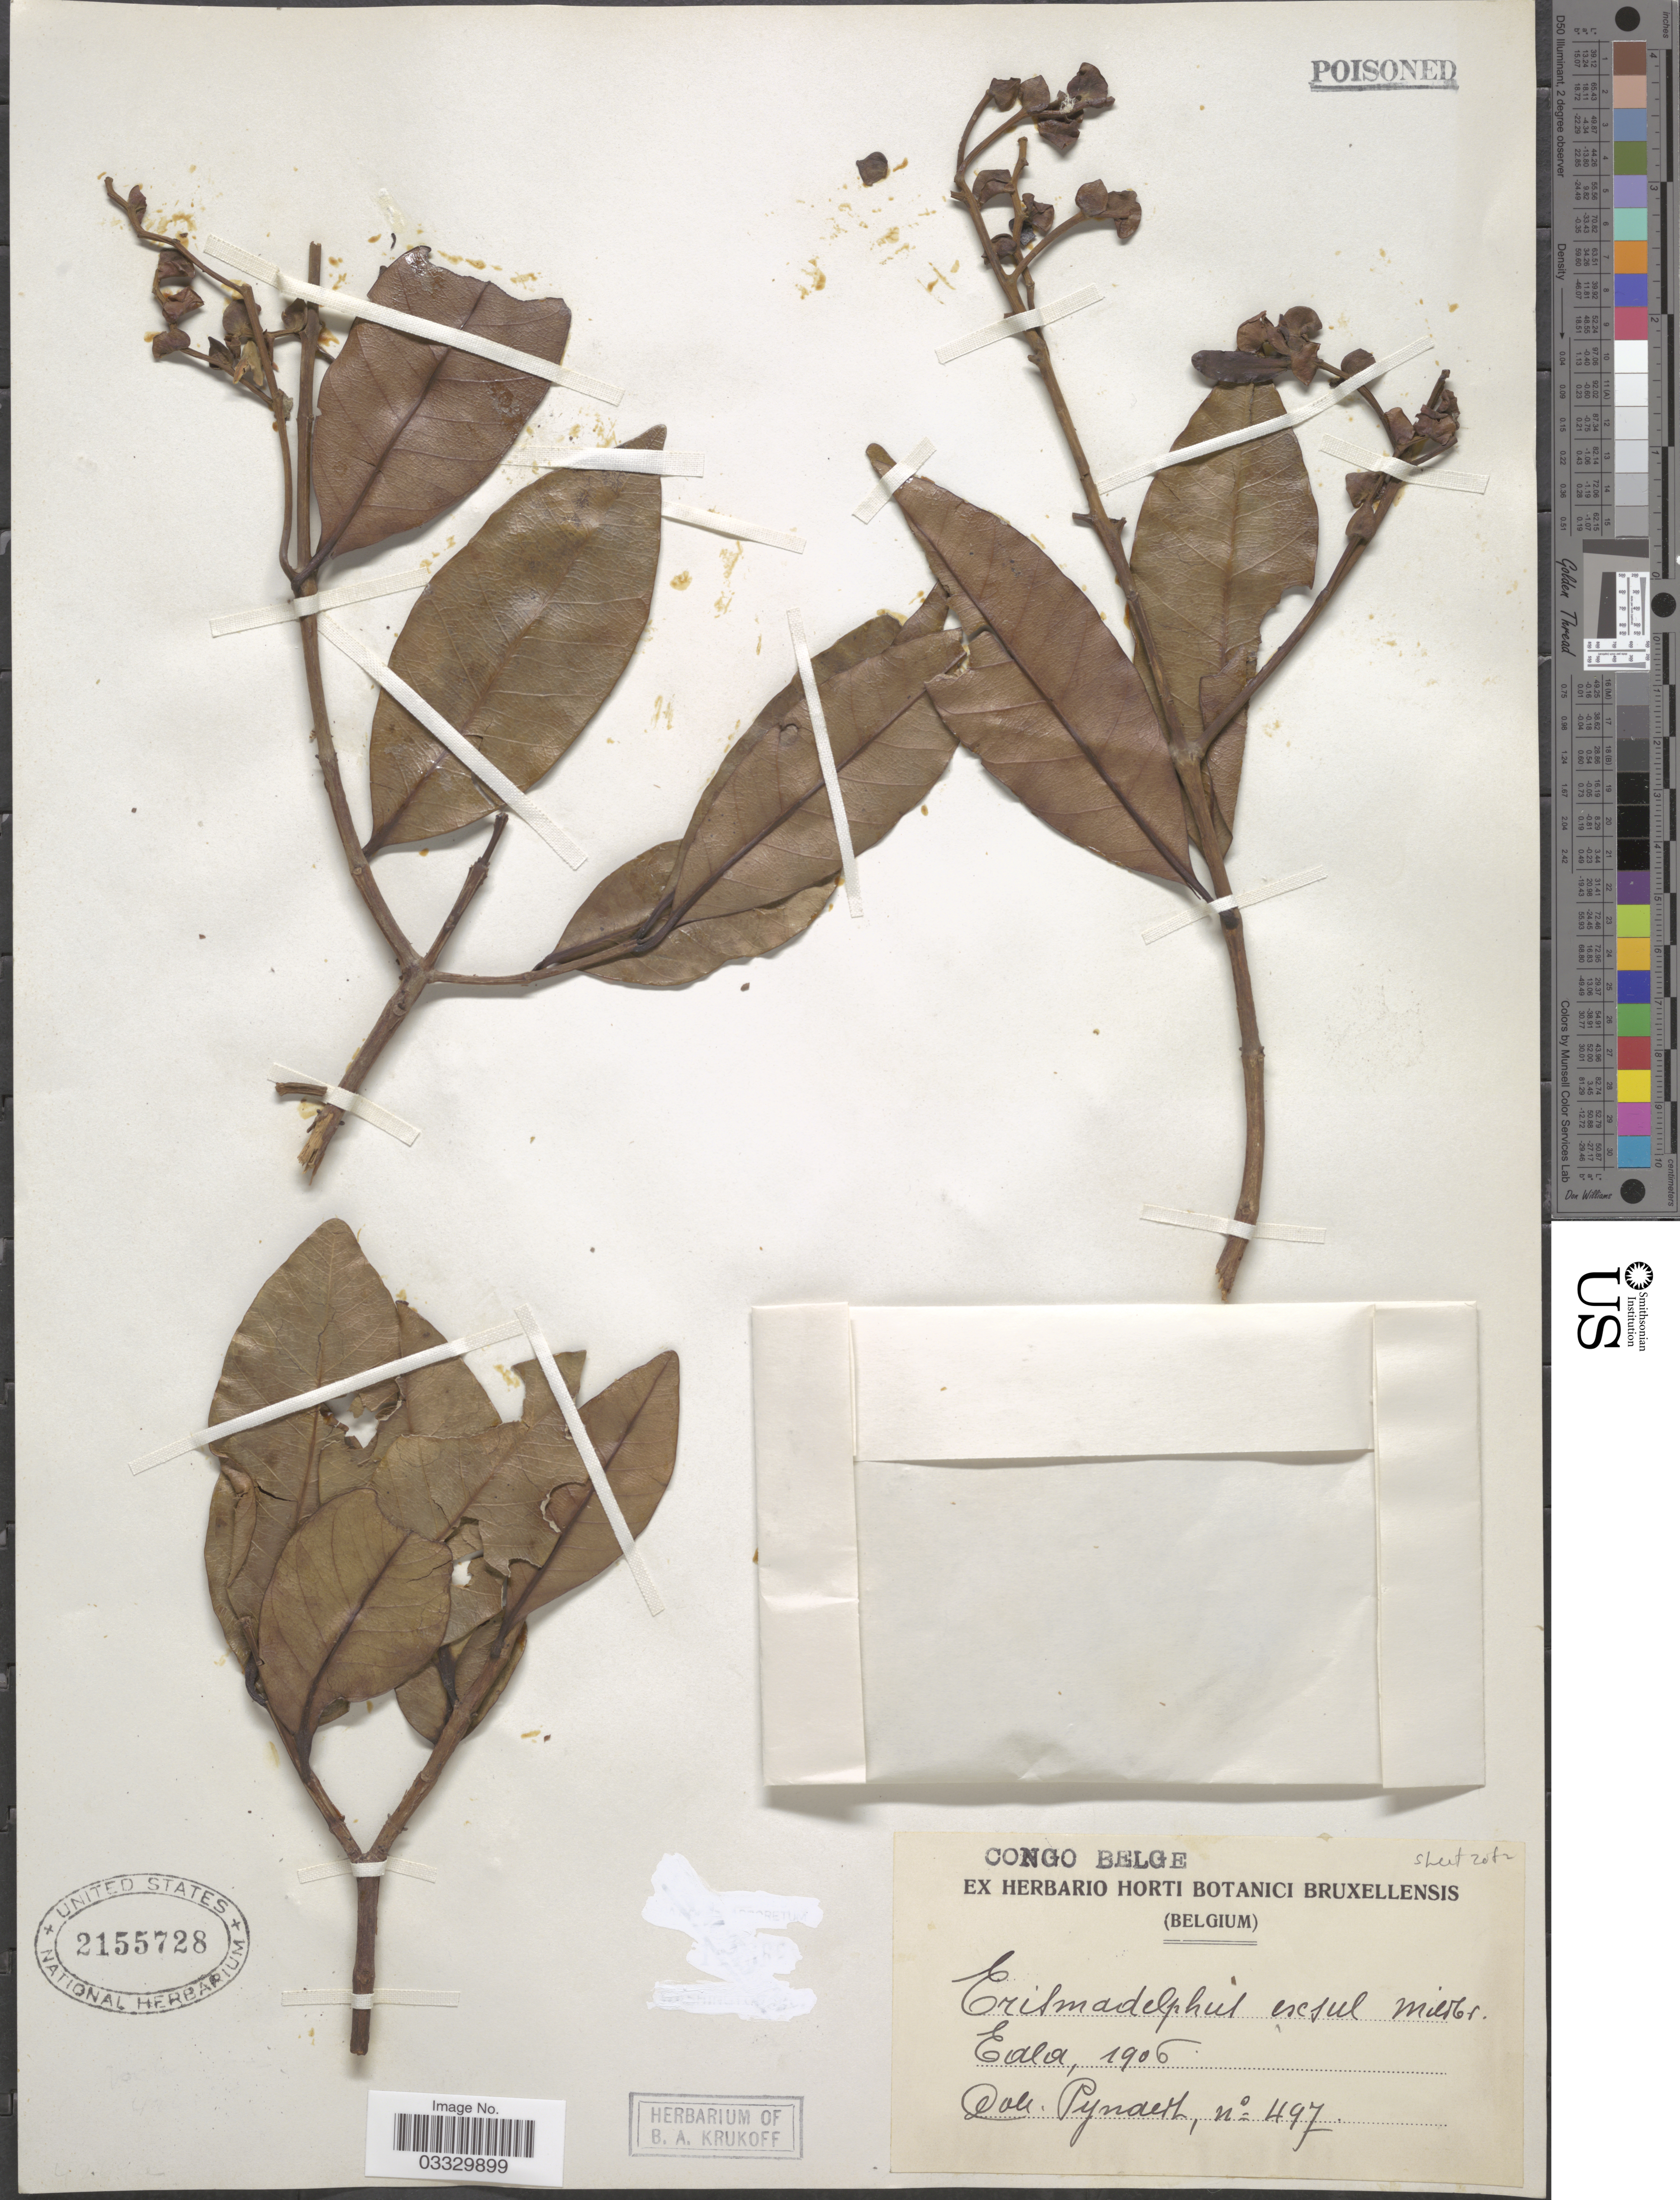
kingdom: Plantae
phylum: Tracheophyta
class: Magnoliopsida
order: Myrtales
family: Vochysiaceae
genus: Erismadelphus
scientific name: Erismadelphus exsul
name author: Mildbr.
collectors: Pynaert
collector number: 497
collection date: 1906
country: Congo, Democratic Republic of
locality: Congo Belge. Eala.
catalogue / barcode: US 2155728